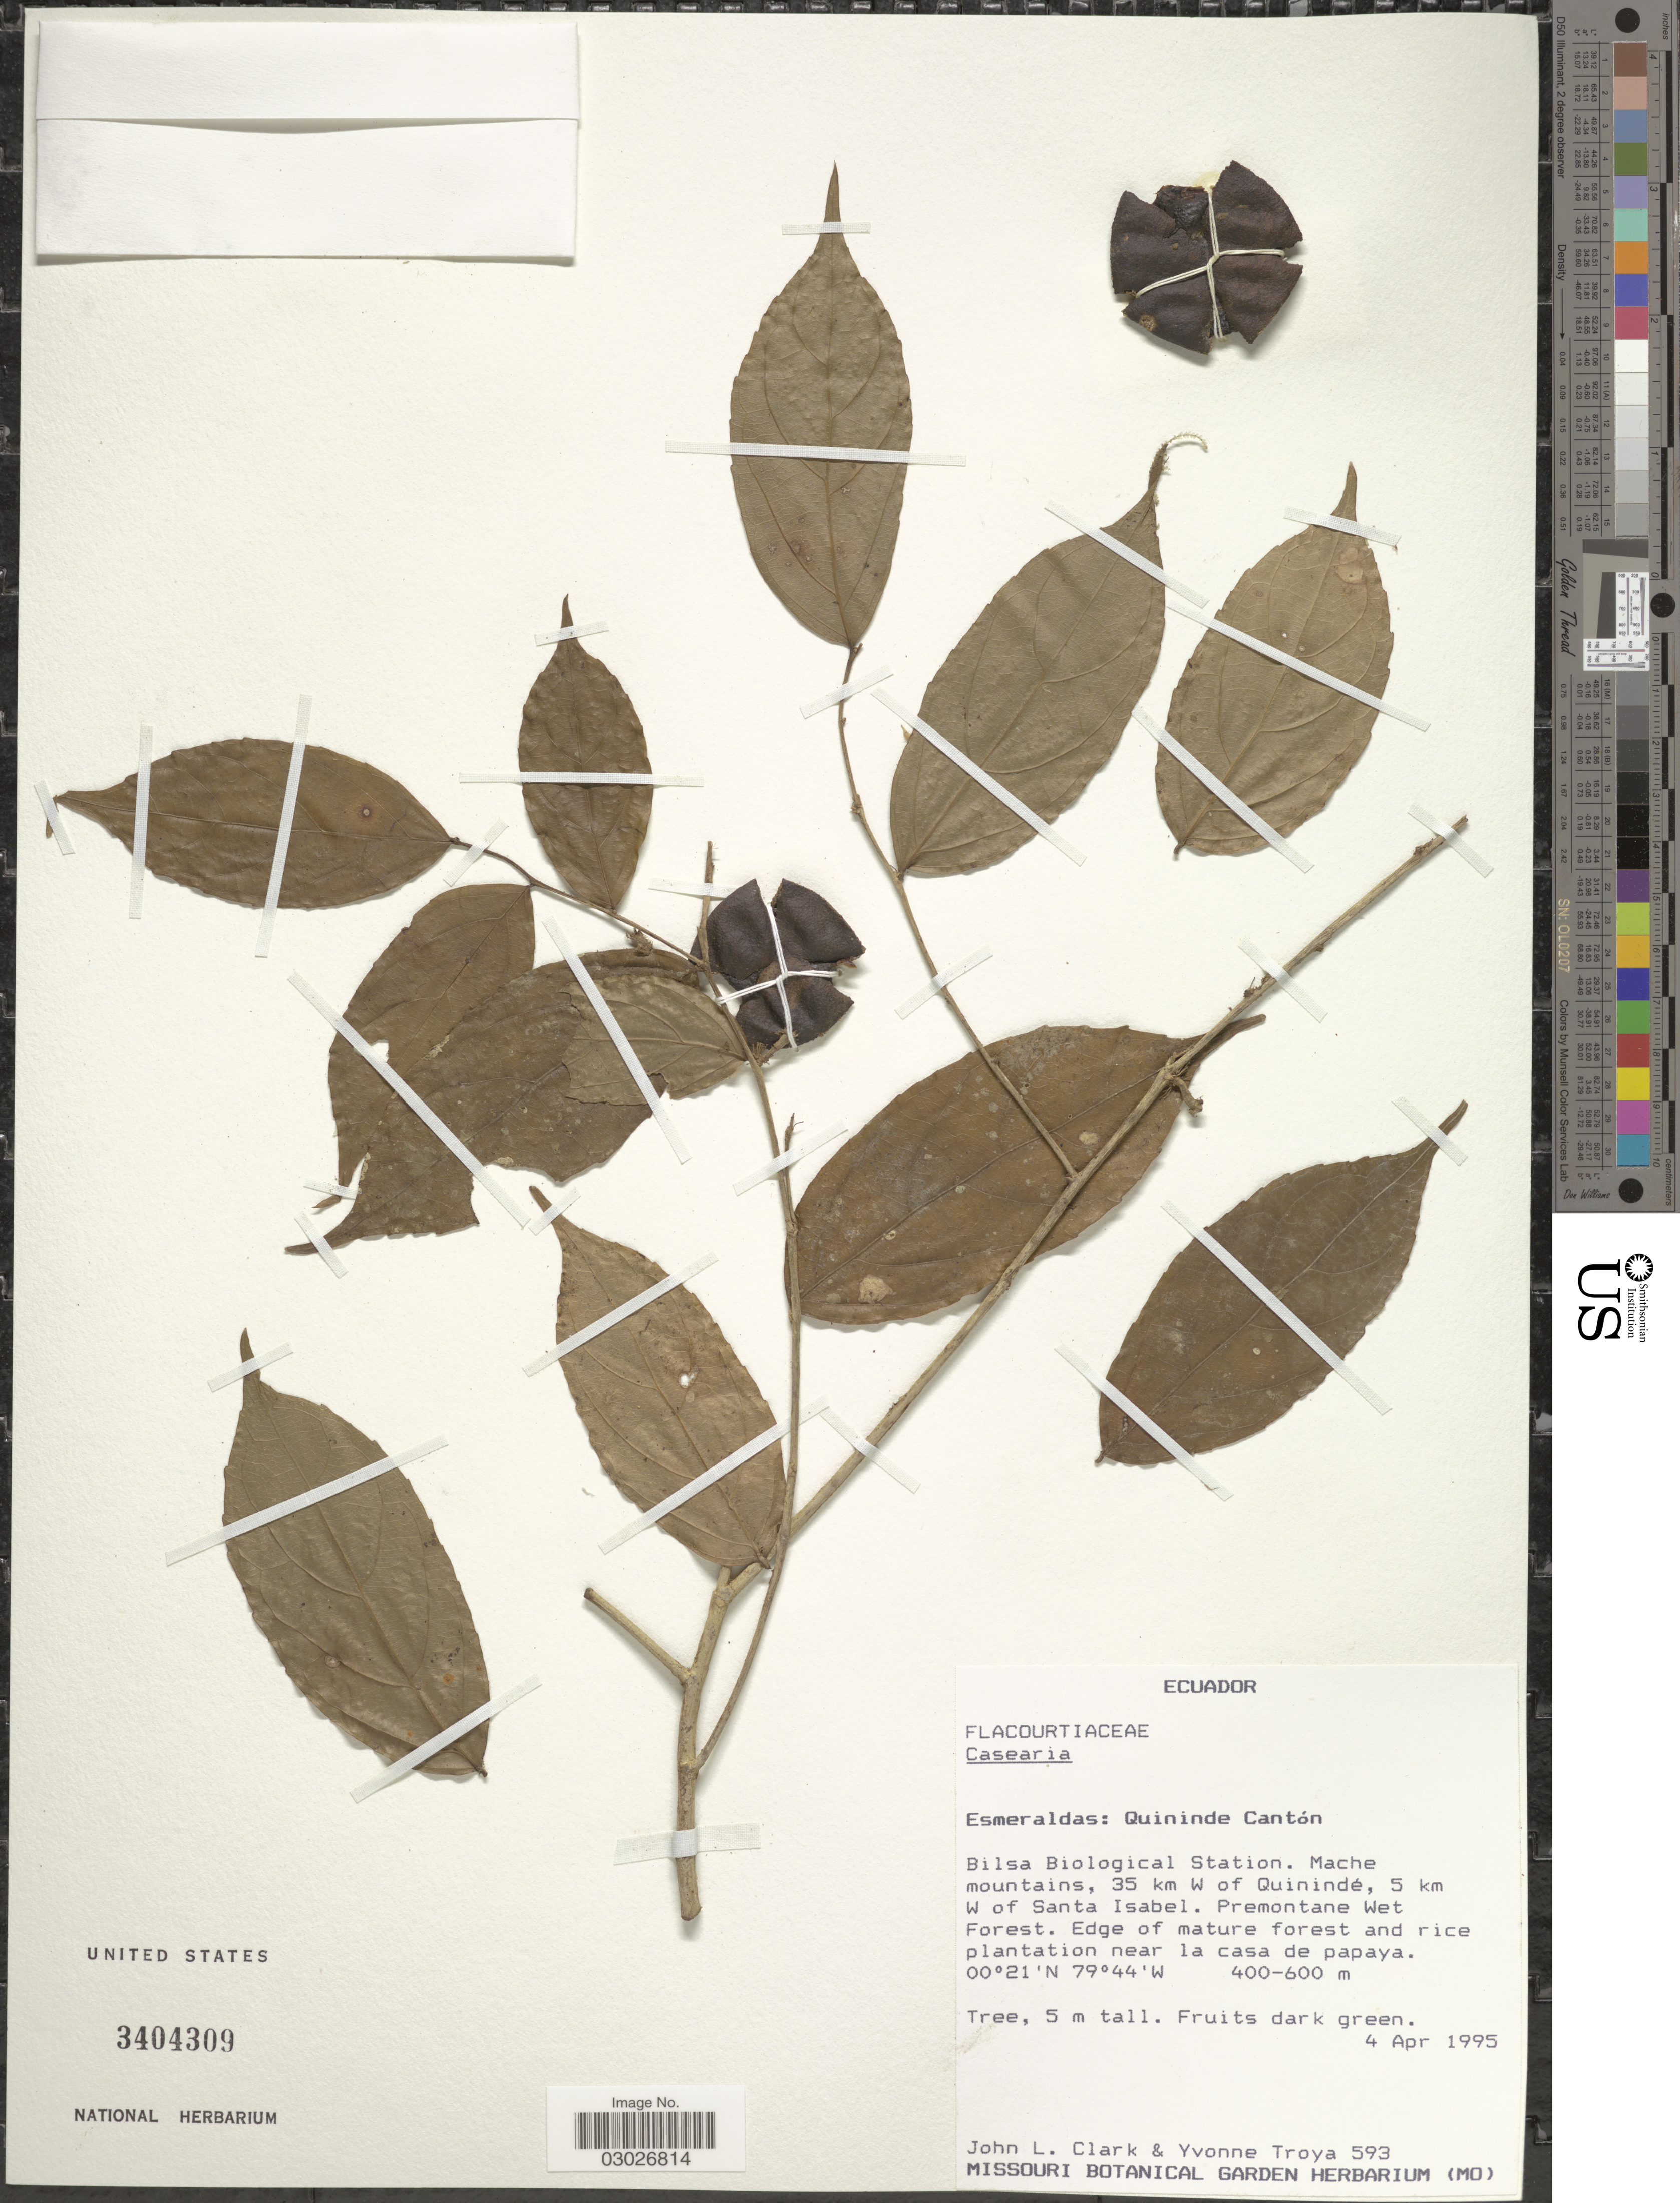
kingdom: Plantae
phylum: Tracheophyta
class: Magnoliopsida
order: Malpighiales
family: Salicaceae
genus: Casearia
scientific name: Casearia sp.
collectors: J. L. Clark & Y. Troya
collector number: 593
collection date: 1995-04-04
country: Ecuador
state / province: Esmeraldas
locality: Quininde Cantón. Bilsa Biological Station. Mache mountains, 35 km W of Quinindé, 5 km W of Santa Isabel. Premontane Wet Forest. Edge of mature forest and rice plantation near la casa de papaya.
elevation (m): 400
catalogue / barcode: US 3404309